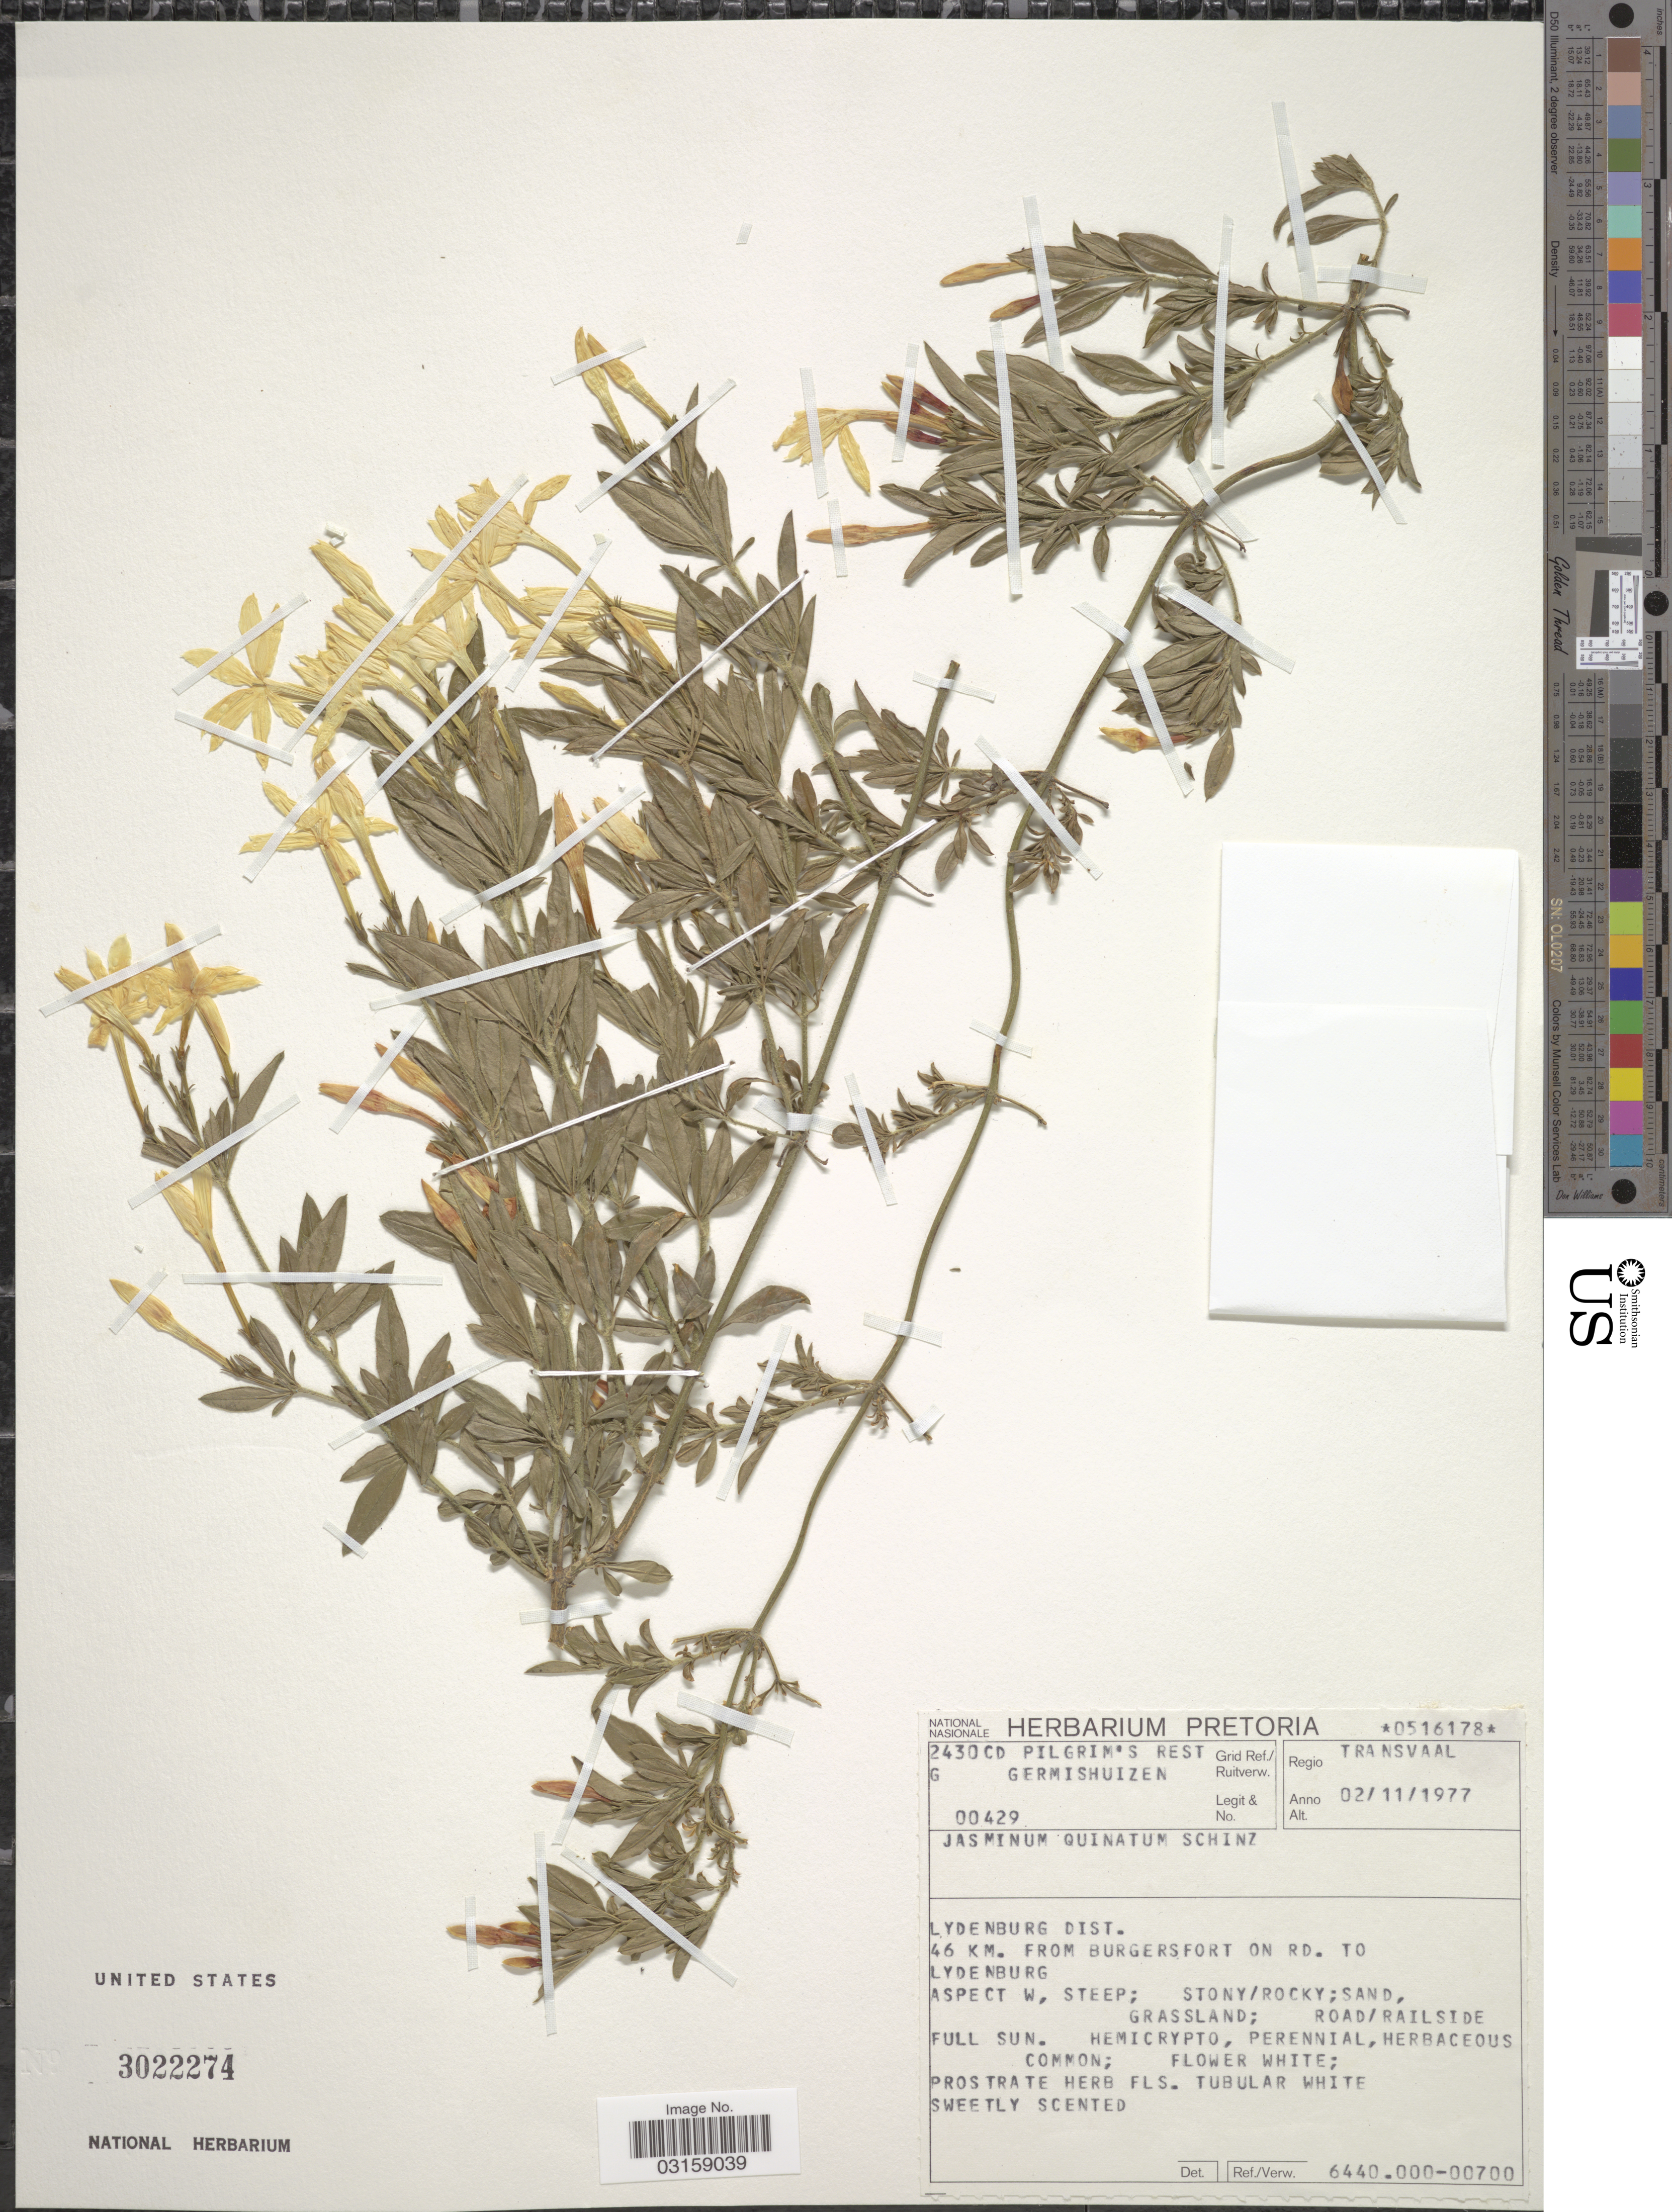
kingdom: Plantae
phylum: Tracheophyta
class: Magnoliopsida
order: Lamiales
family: Oleaceae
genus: Jasminum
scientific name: Jasminum quinatum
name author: Schinz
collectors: G. Germishuizen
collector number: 00429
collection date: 1977-11-02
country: South Africa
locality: Transvaal. 2430CD Pilgrim's Rest. Grid Ref./Ruitverw. Lydenburg Dist. 46 km. from Burgersfort on Rd. to Lydenburg.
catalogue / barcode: US 3022274